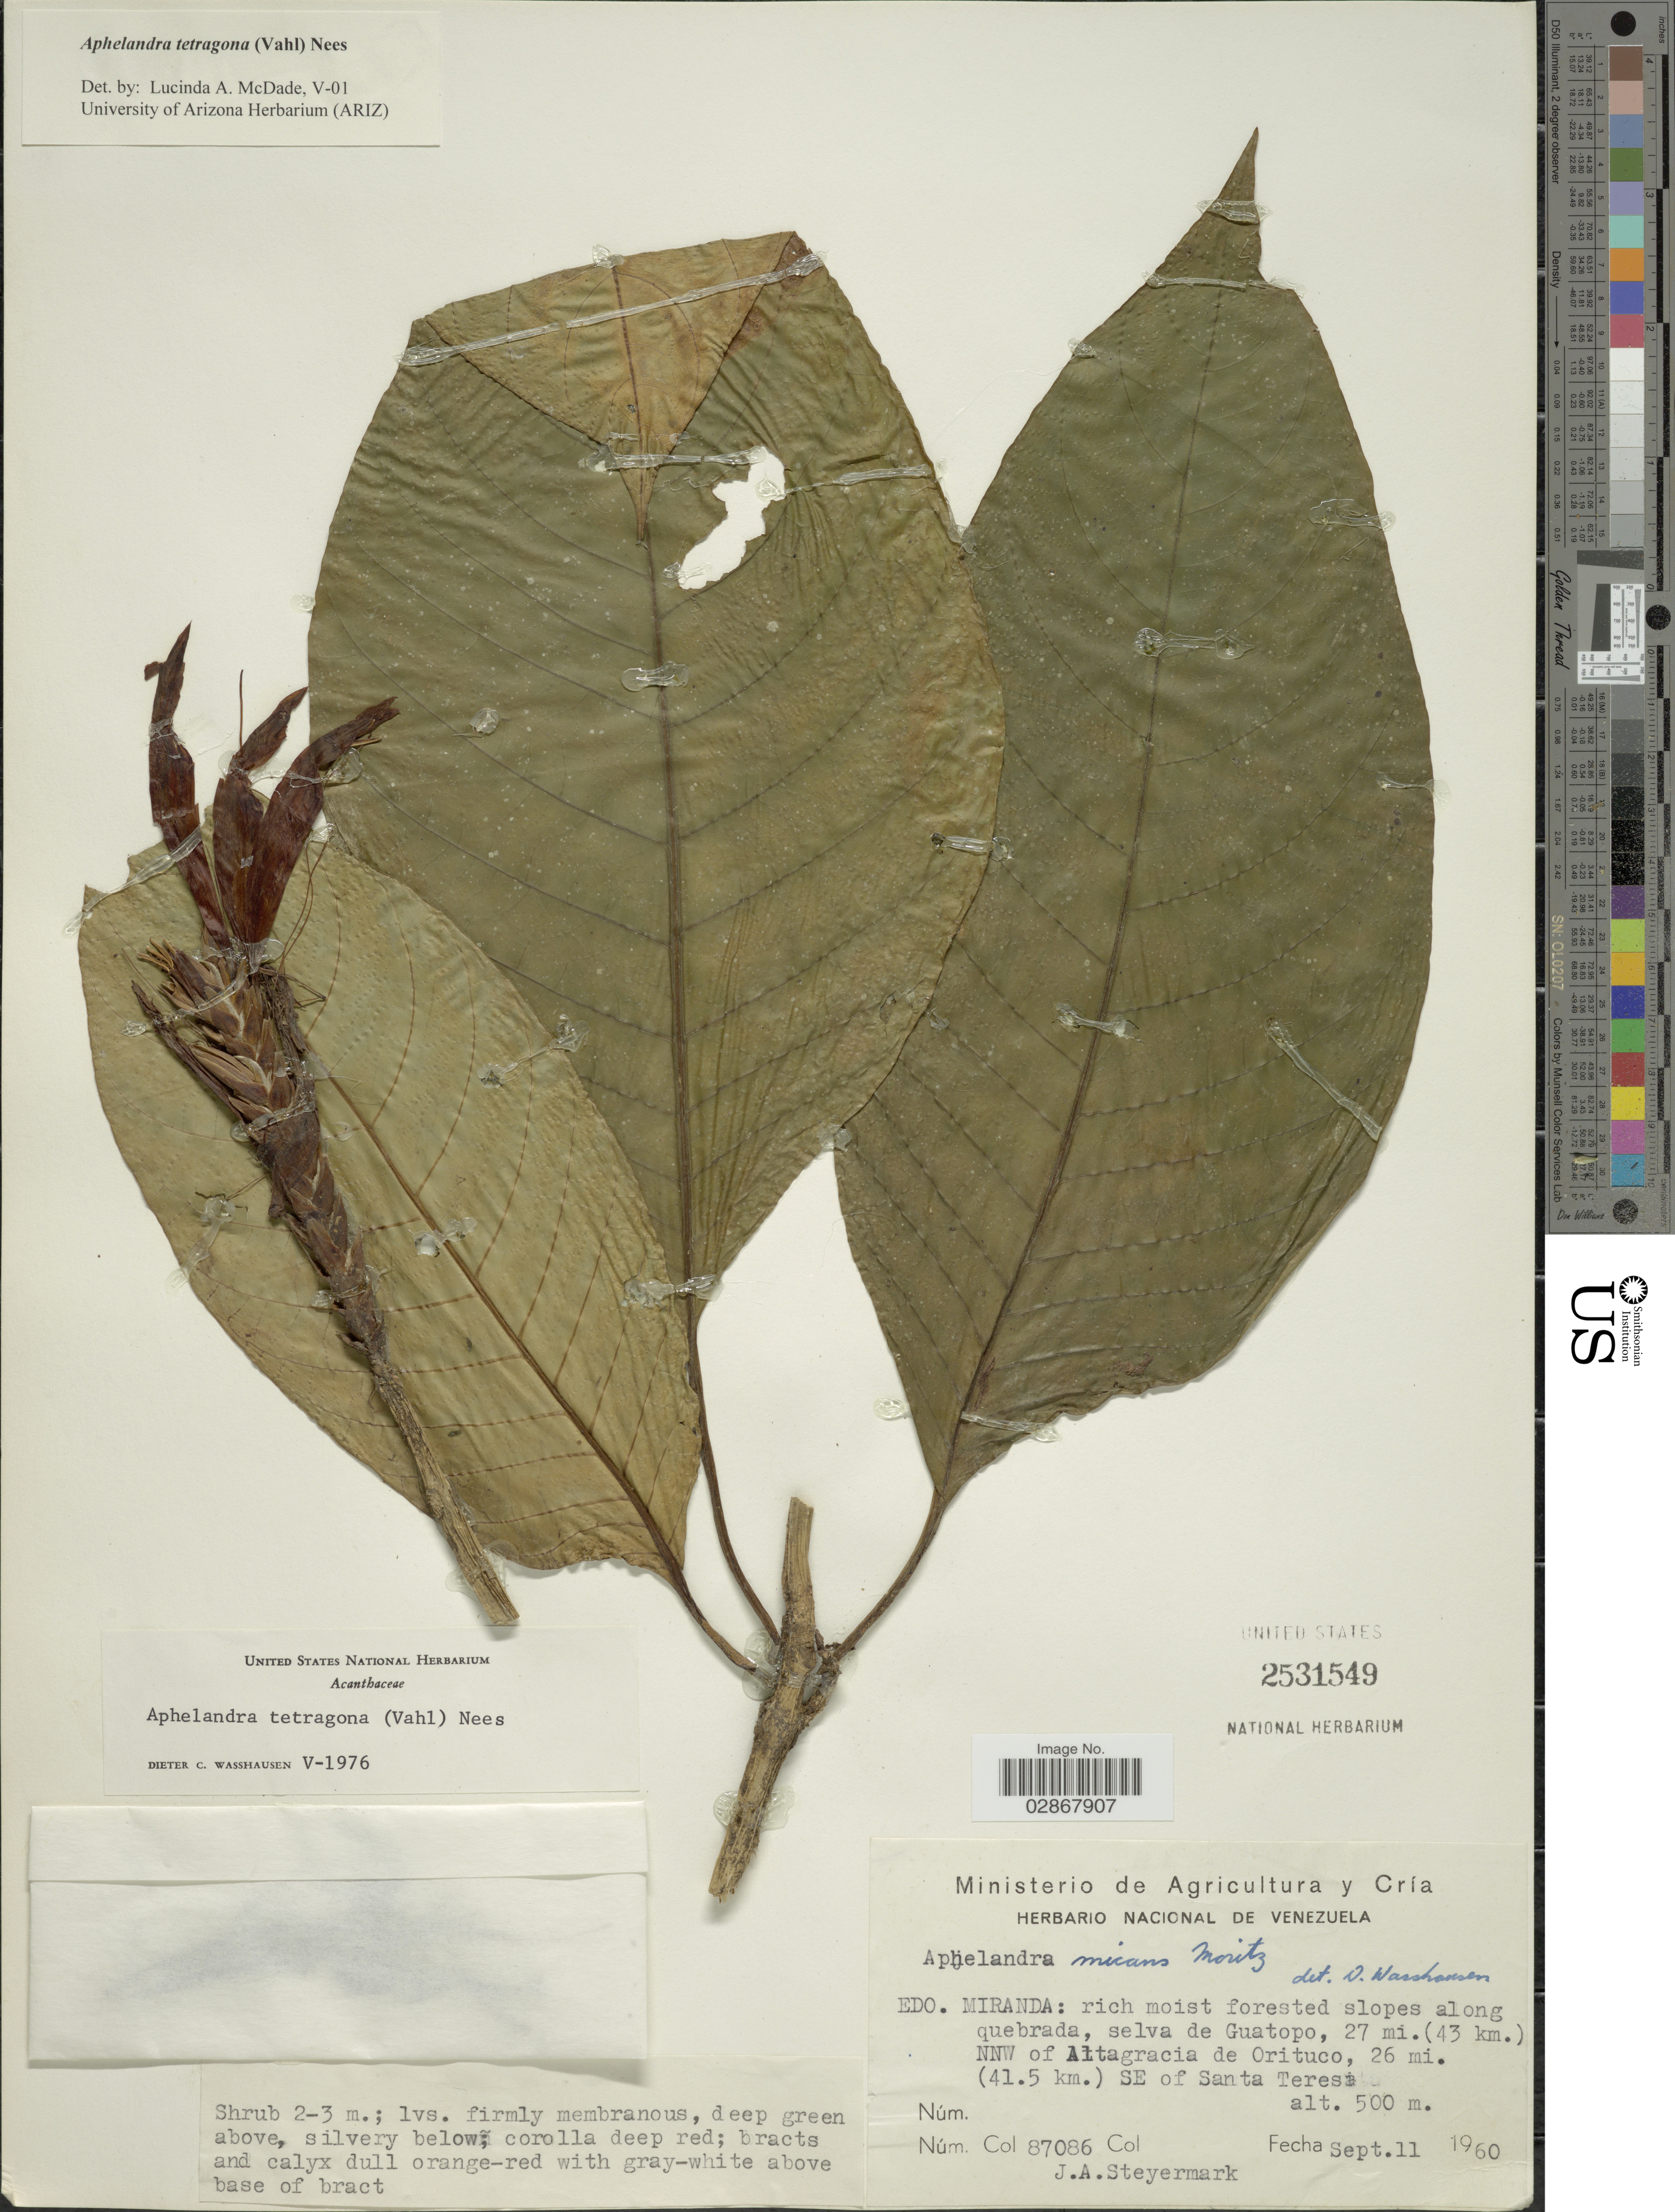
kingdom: Plantae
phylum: Tracheophyta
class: Magnoliopsida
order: Lamiales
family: Acanthaceae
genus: Aphelandra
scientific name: Aphelandra tetragona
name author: (Vahl) Nees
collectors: J. Steyermark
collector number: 87086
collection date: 1960-09-11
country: Venezuela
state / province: Miranda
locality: Selva de Guatopo, 27 mi. (43 km.) NNW of Altagracia de Orituco, 26 mi. (41.5 km.) SE of Santa Teresa.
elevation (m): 500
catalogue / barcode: US 2531549